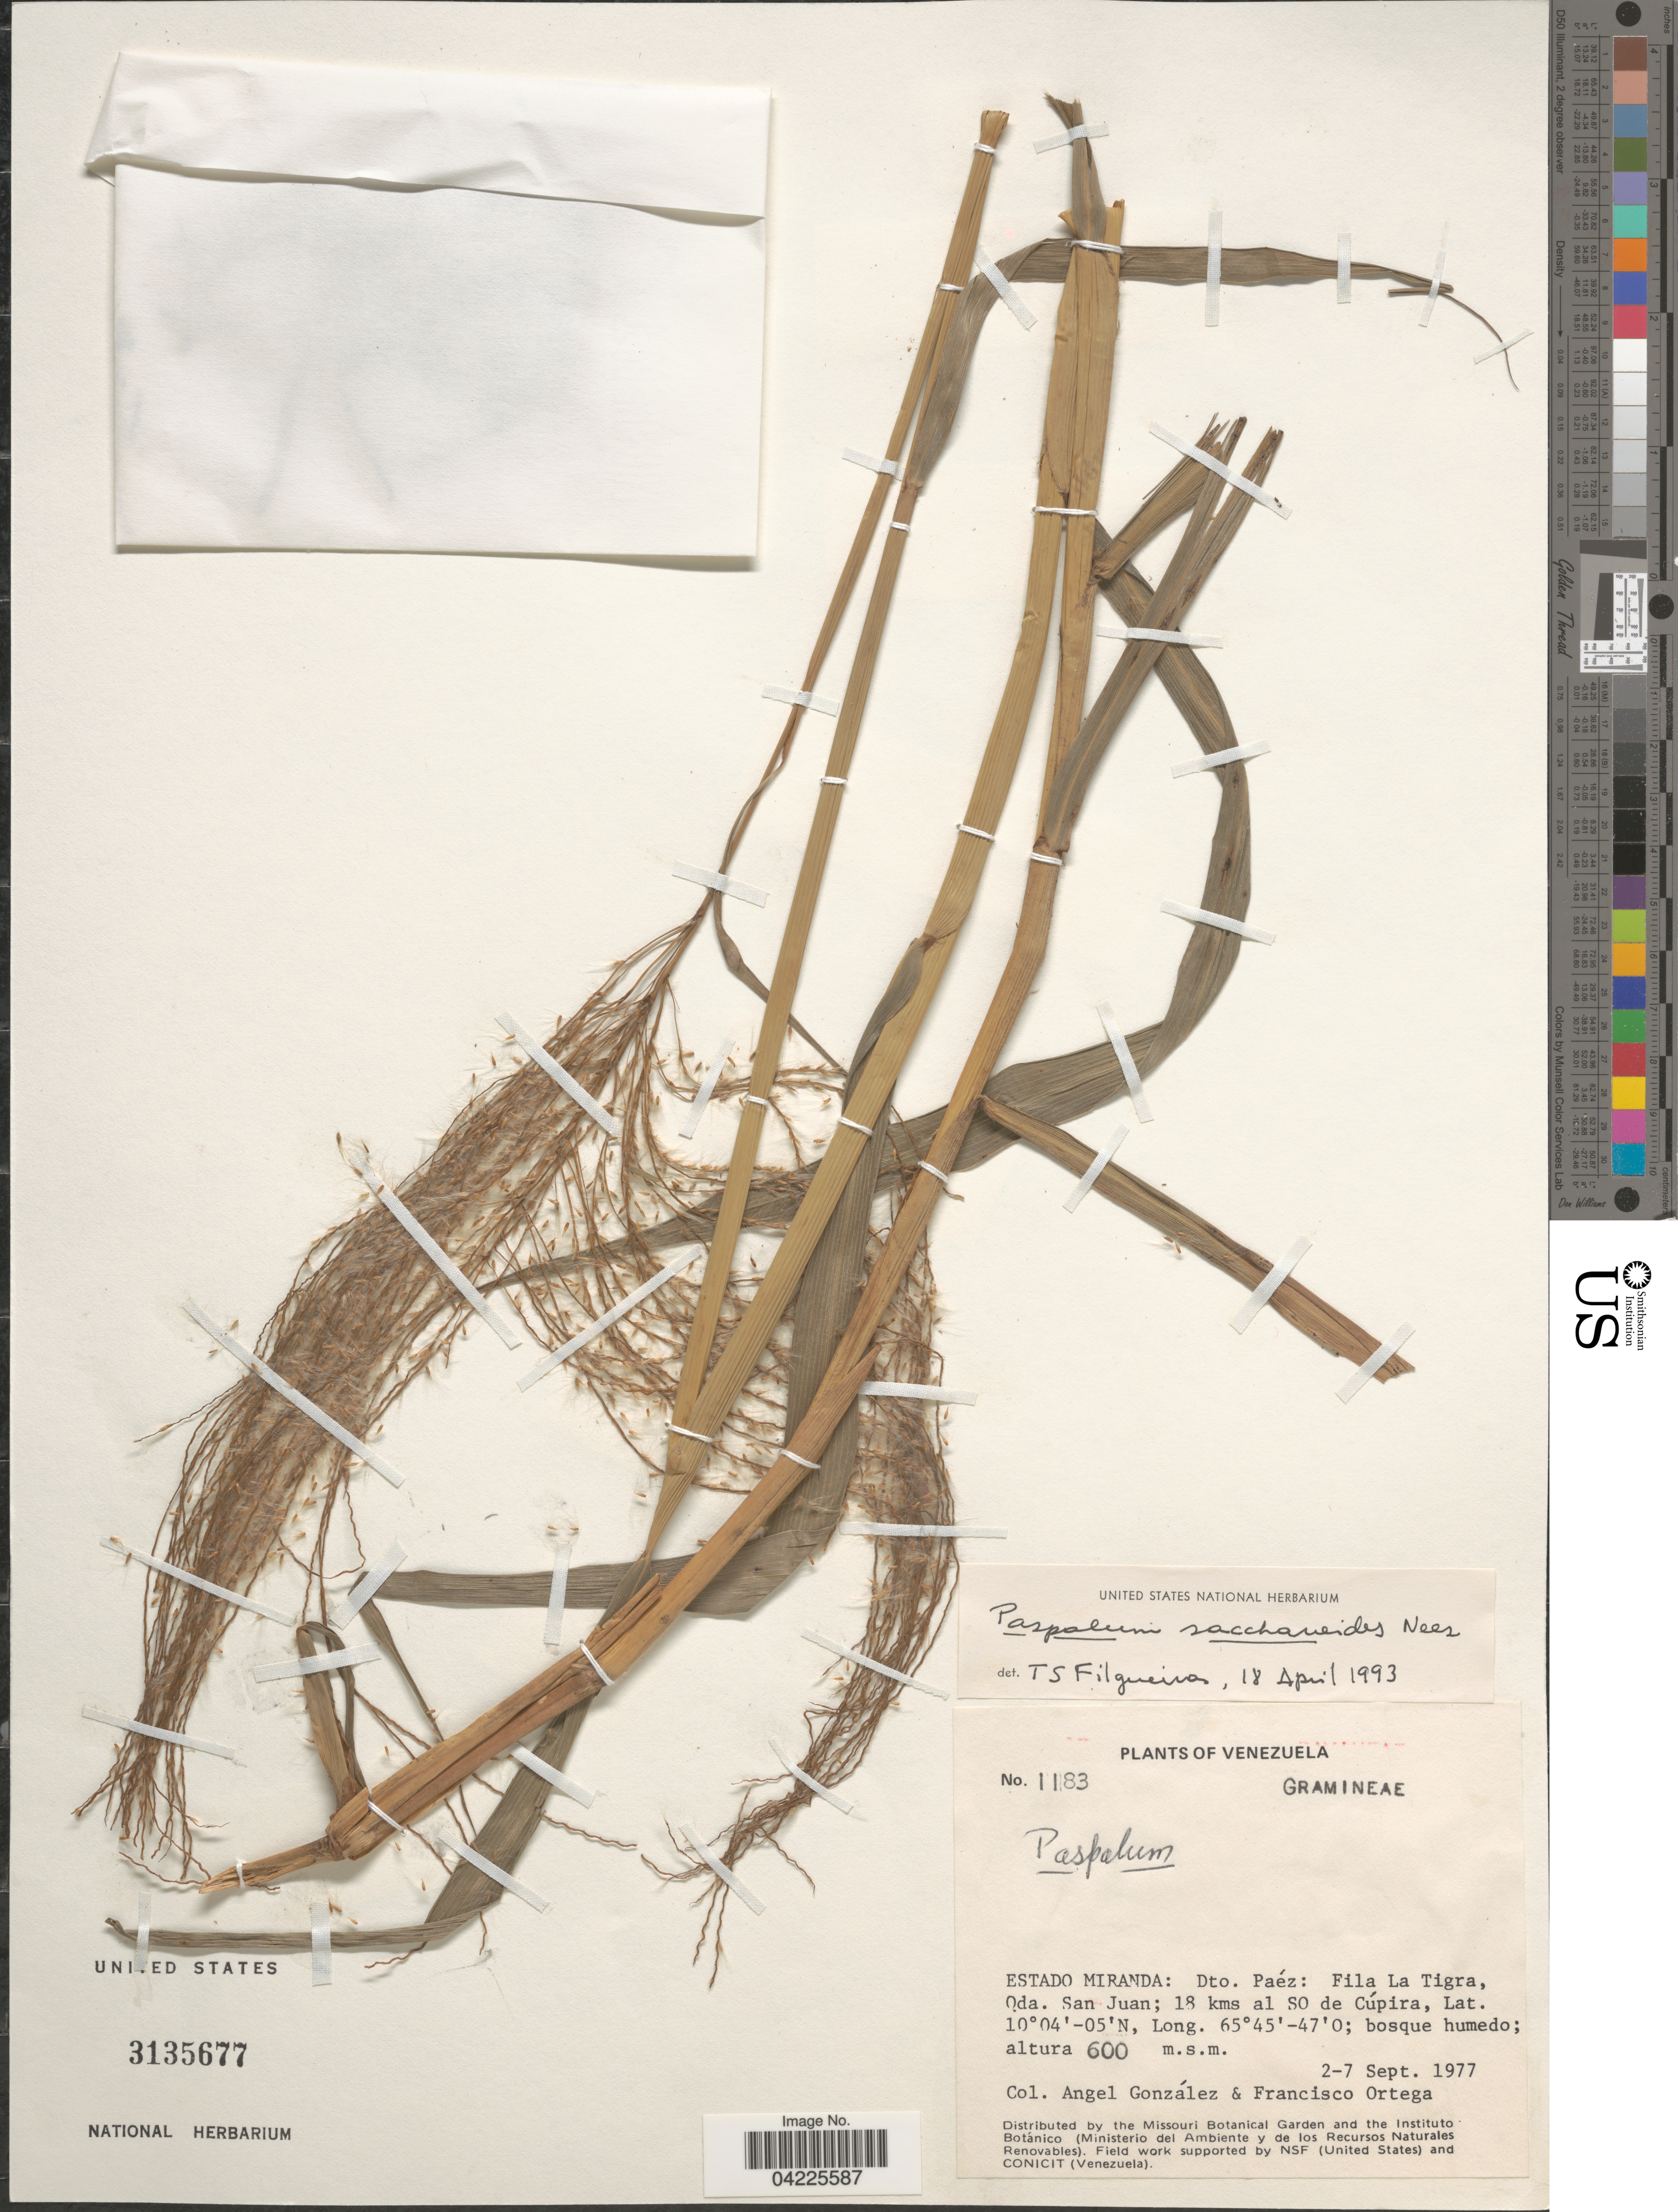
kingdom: Plantae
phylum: Tracheophyta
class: Liliopsida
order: Poales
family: Poaceae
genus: Paspalum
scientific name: Paspalum saccharoides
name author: Nees ex Trin.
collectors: A. C. González & F. J. Ortega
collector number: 1183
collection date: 1977-09-02/1977-09-07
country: Venezuela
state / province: Miranda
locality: Dto. Paéz: Fila La Tigra, Qda. San Juan; 18 kms al SO de Cúpira.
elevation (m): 600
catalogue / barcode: US 3135677